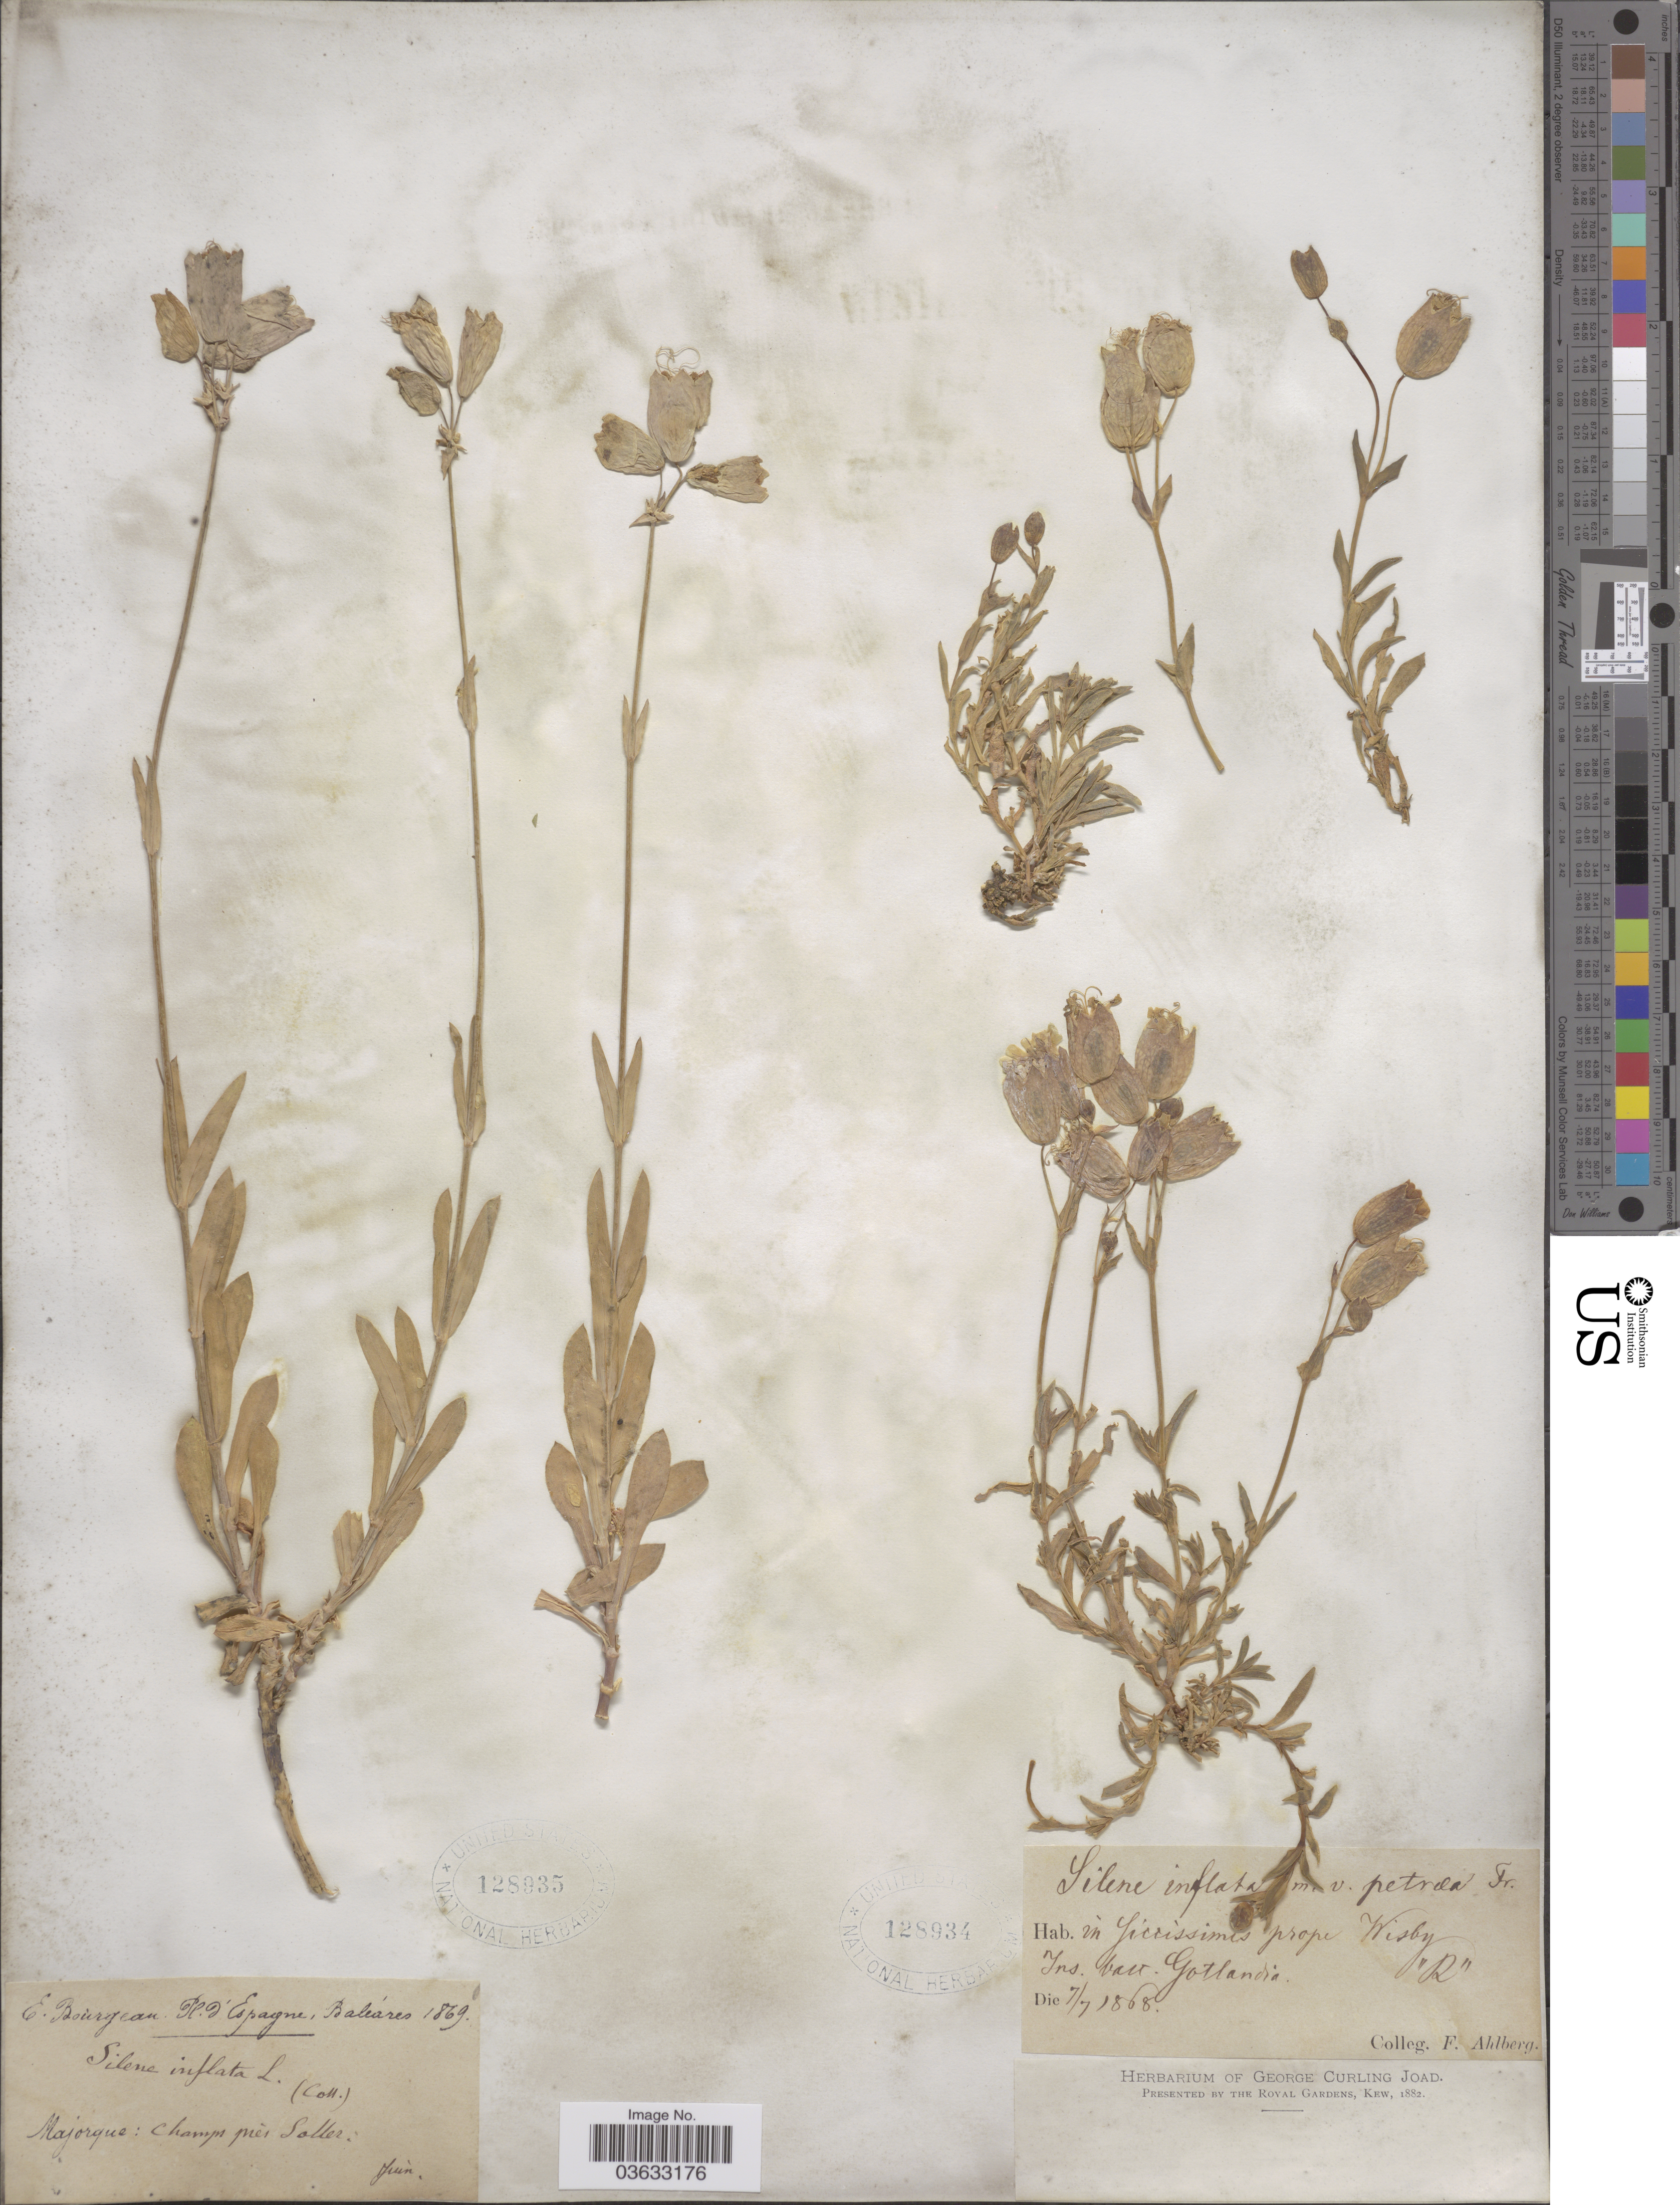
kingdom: Plantae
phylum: Tracheophyta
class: Magnoliopsida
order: Caryophyllales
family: Caryophyllaceae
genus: Silene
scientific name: Silene inflata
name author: Sm.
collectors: E. Bourgeau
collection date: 1869-06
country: Spain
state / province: Islas Baleares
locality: Espagne, Beléares. Majorque: Camps près Soller.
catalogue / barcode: US 128935